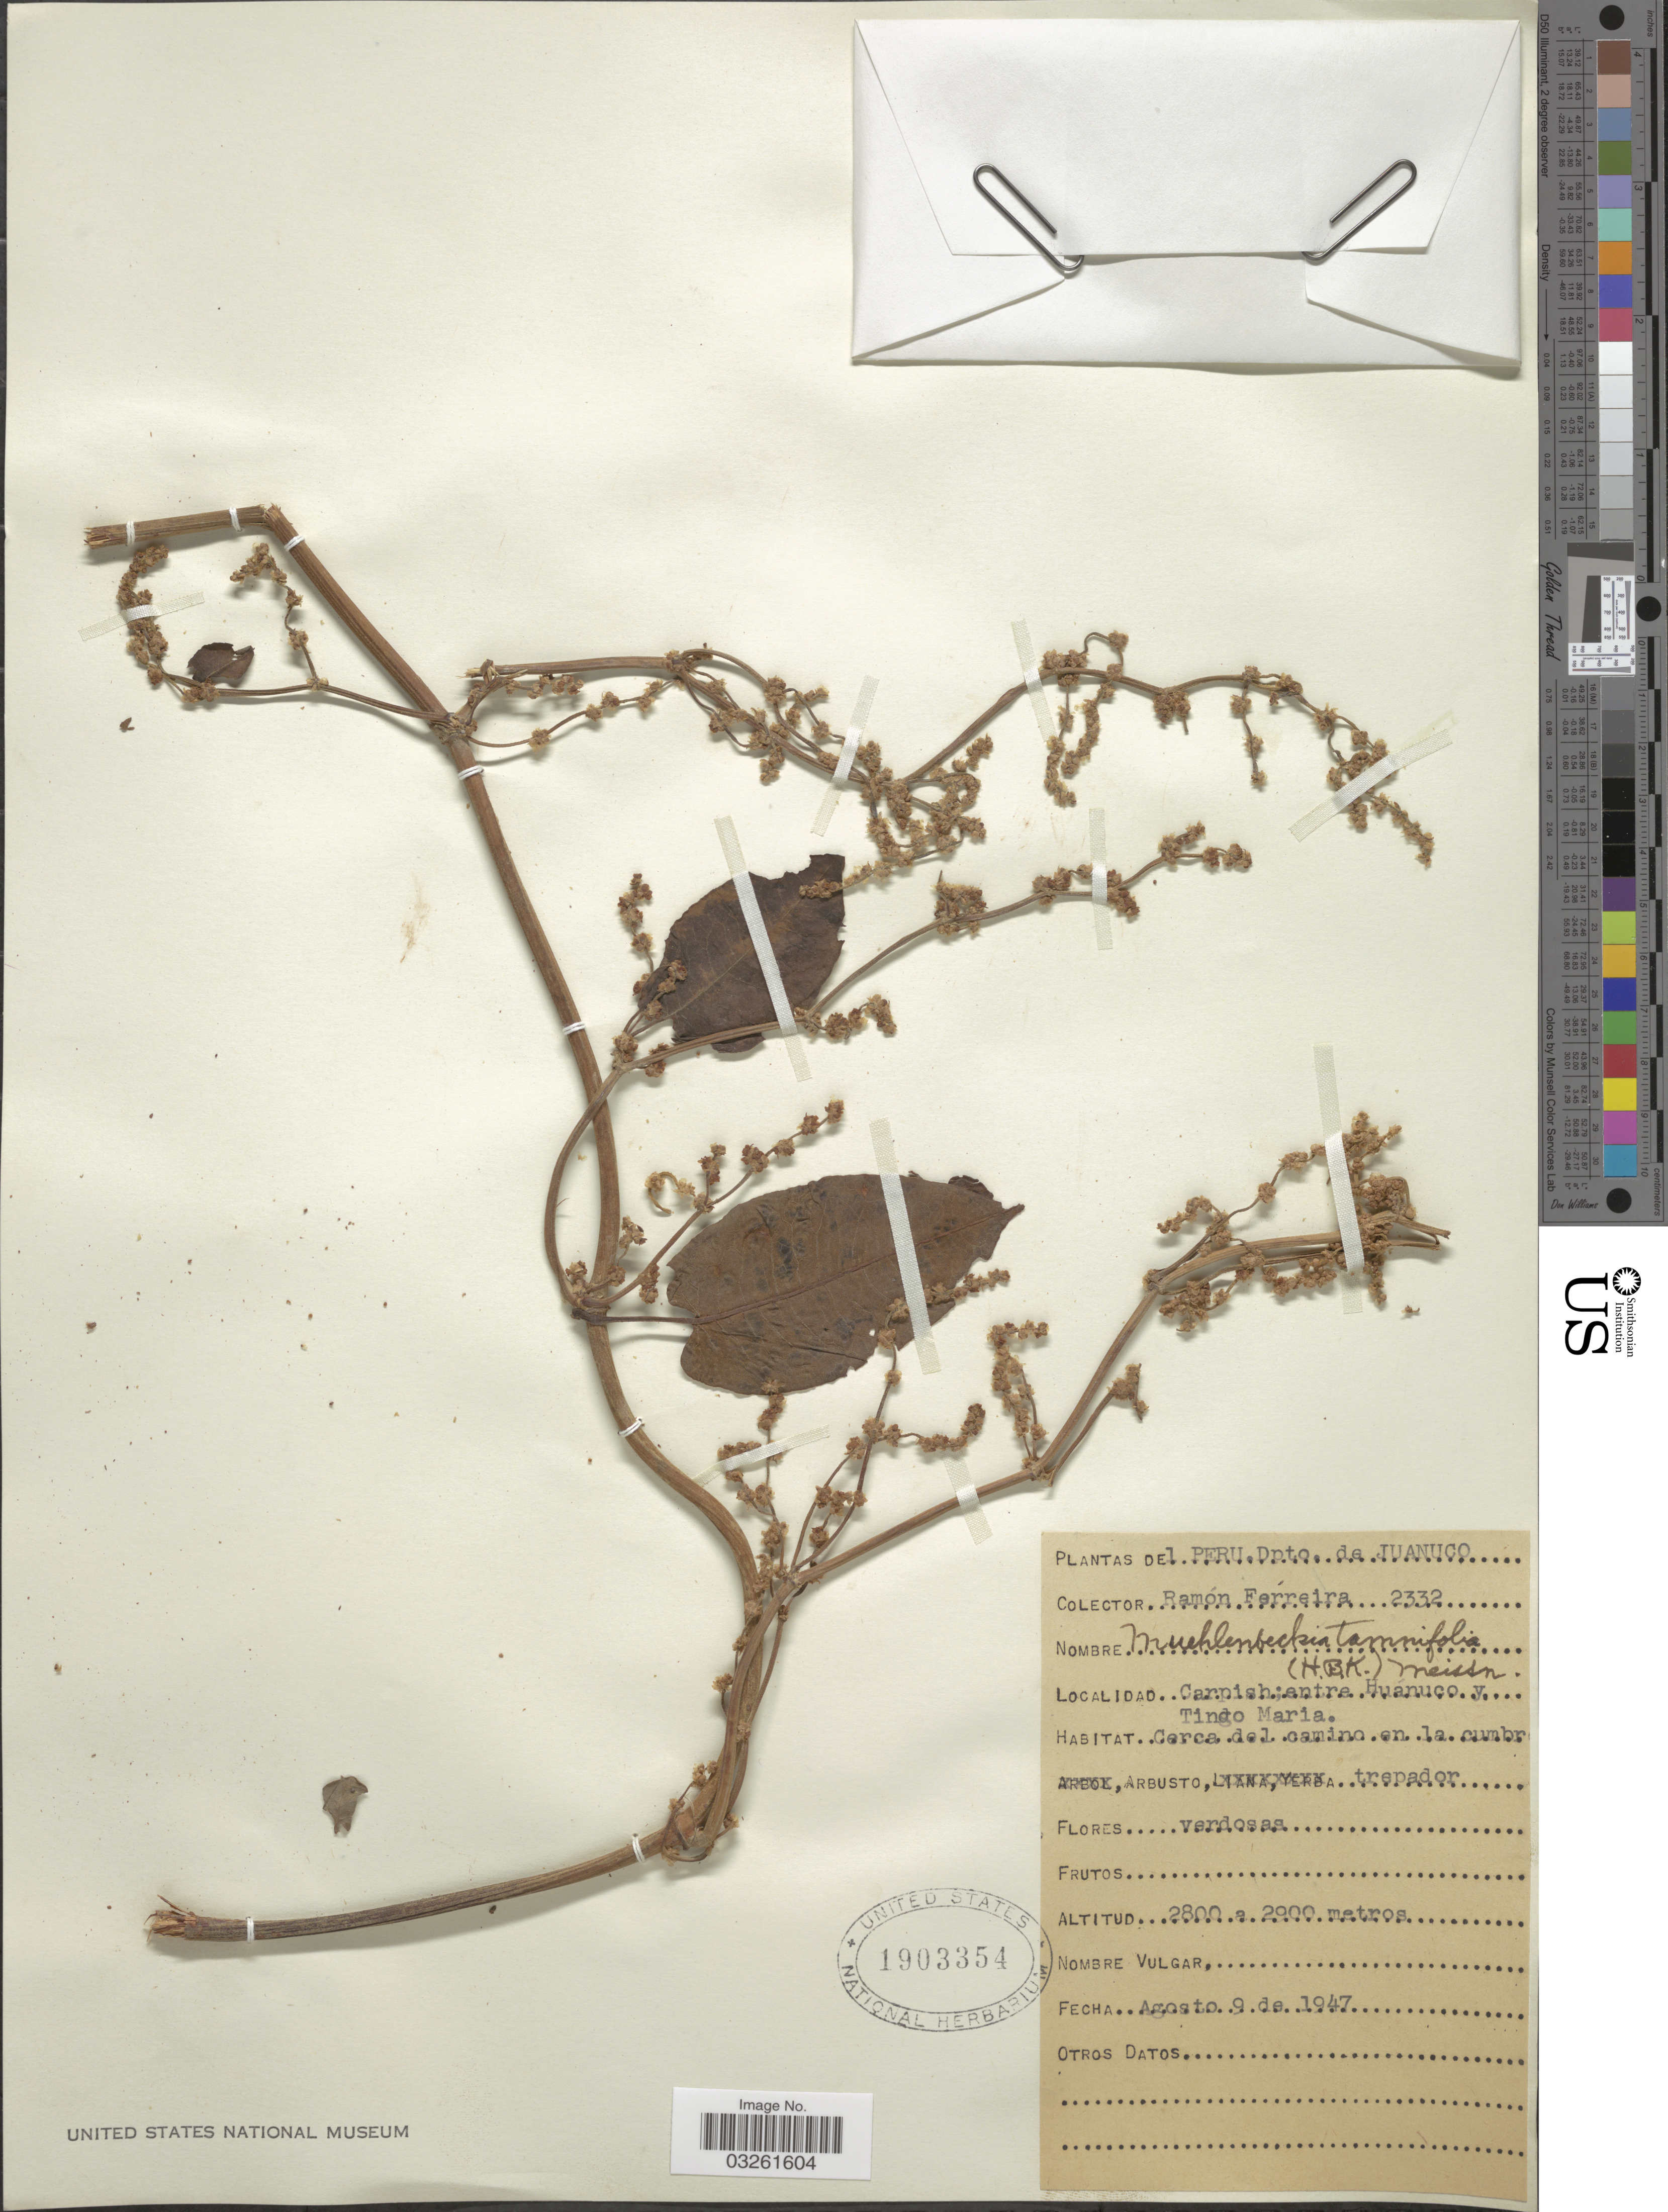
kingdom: Plantae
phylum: Tracheophyta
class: Magnoliopsida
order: Caryophyllales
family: Polygonaceae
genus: Muehlenbeckia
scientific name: Muehlenbeckia tamnifolia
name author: (Kunth) Meisn.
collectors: R. Ferreira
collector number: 2332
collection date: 1947-08-09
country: Peru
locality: Dpto. de Juanuco, Carpish; entre Huánuco y Tingo Maria.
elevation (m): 2800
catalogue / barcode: US 1903354